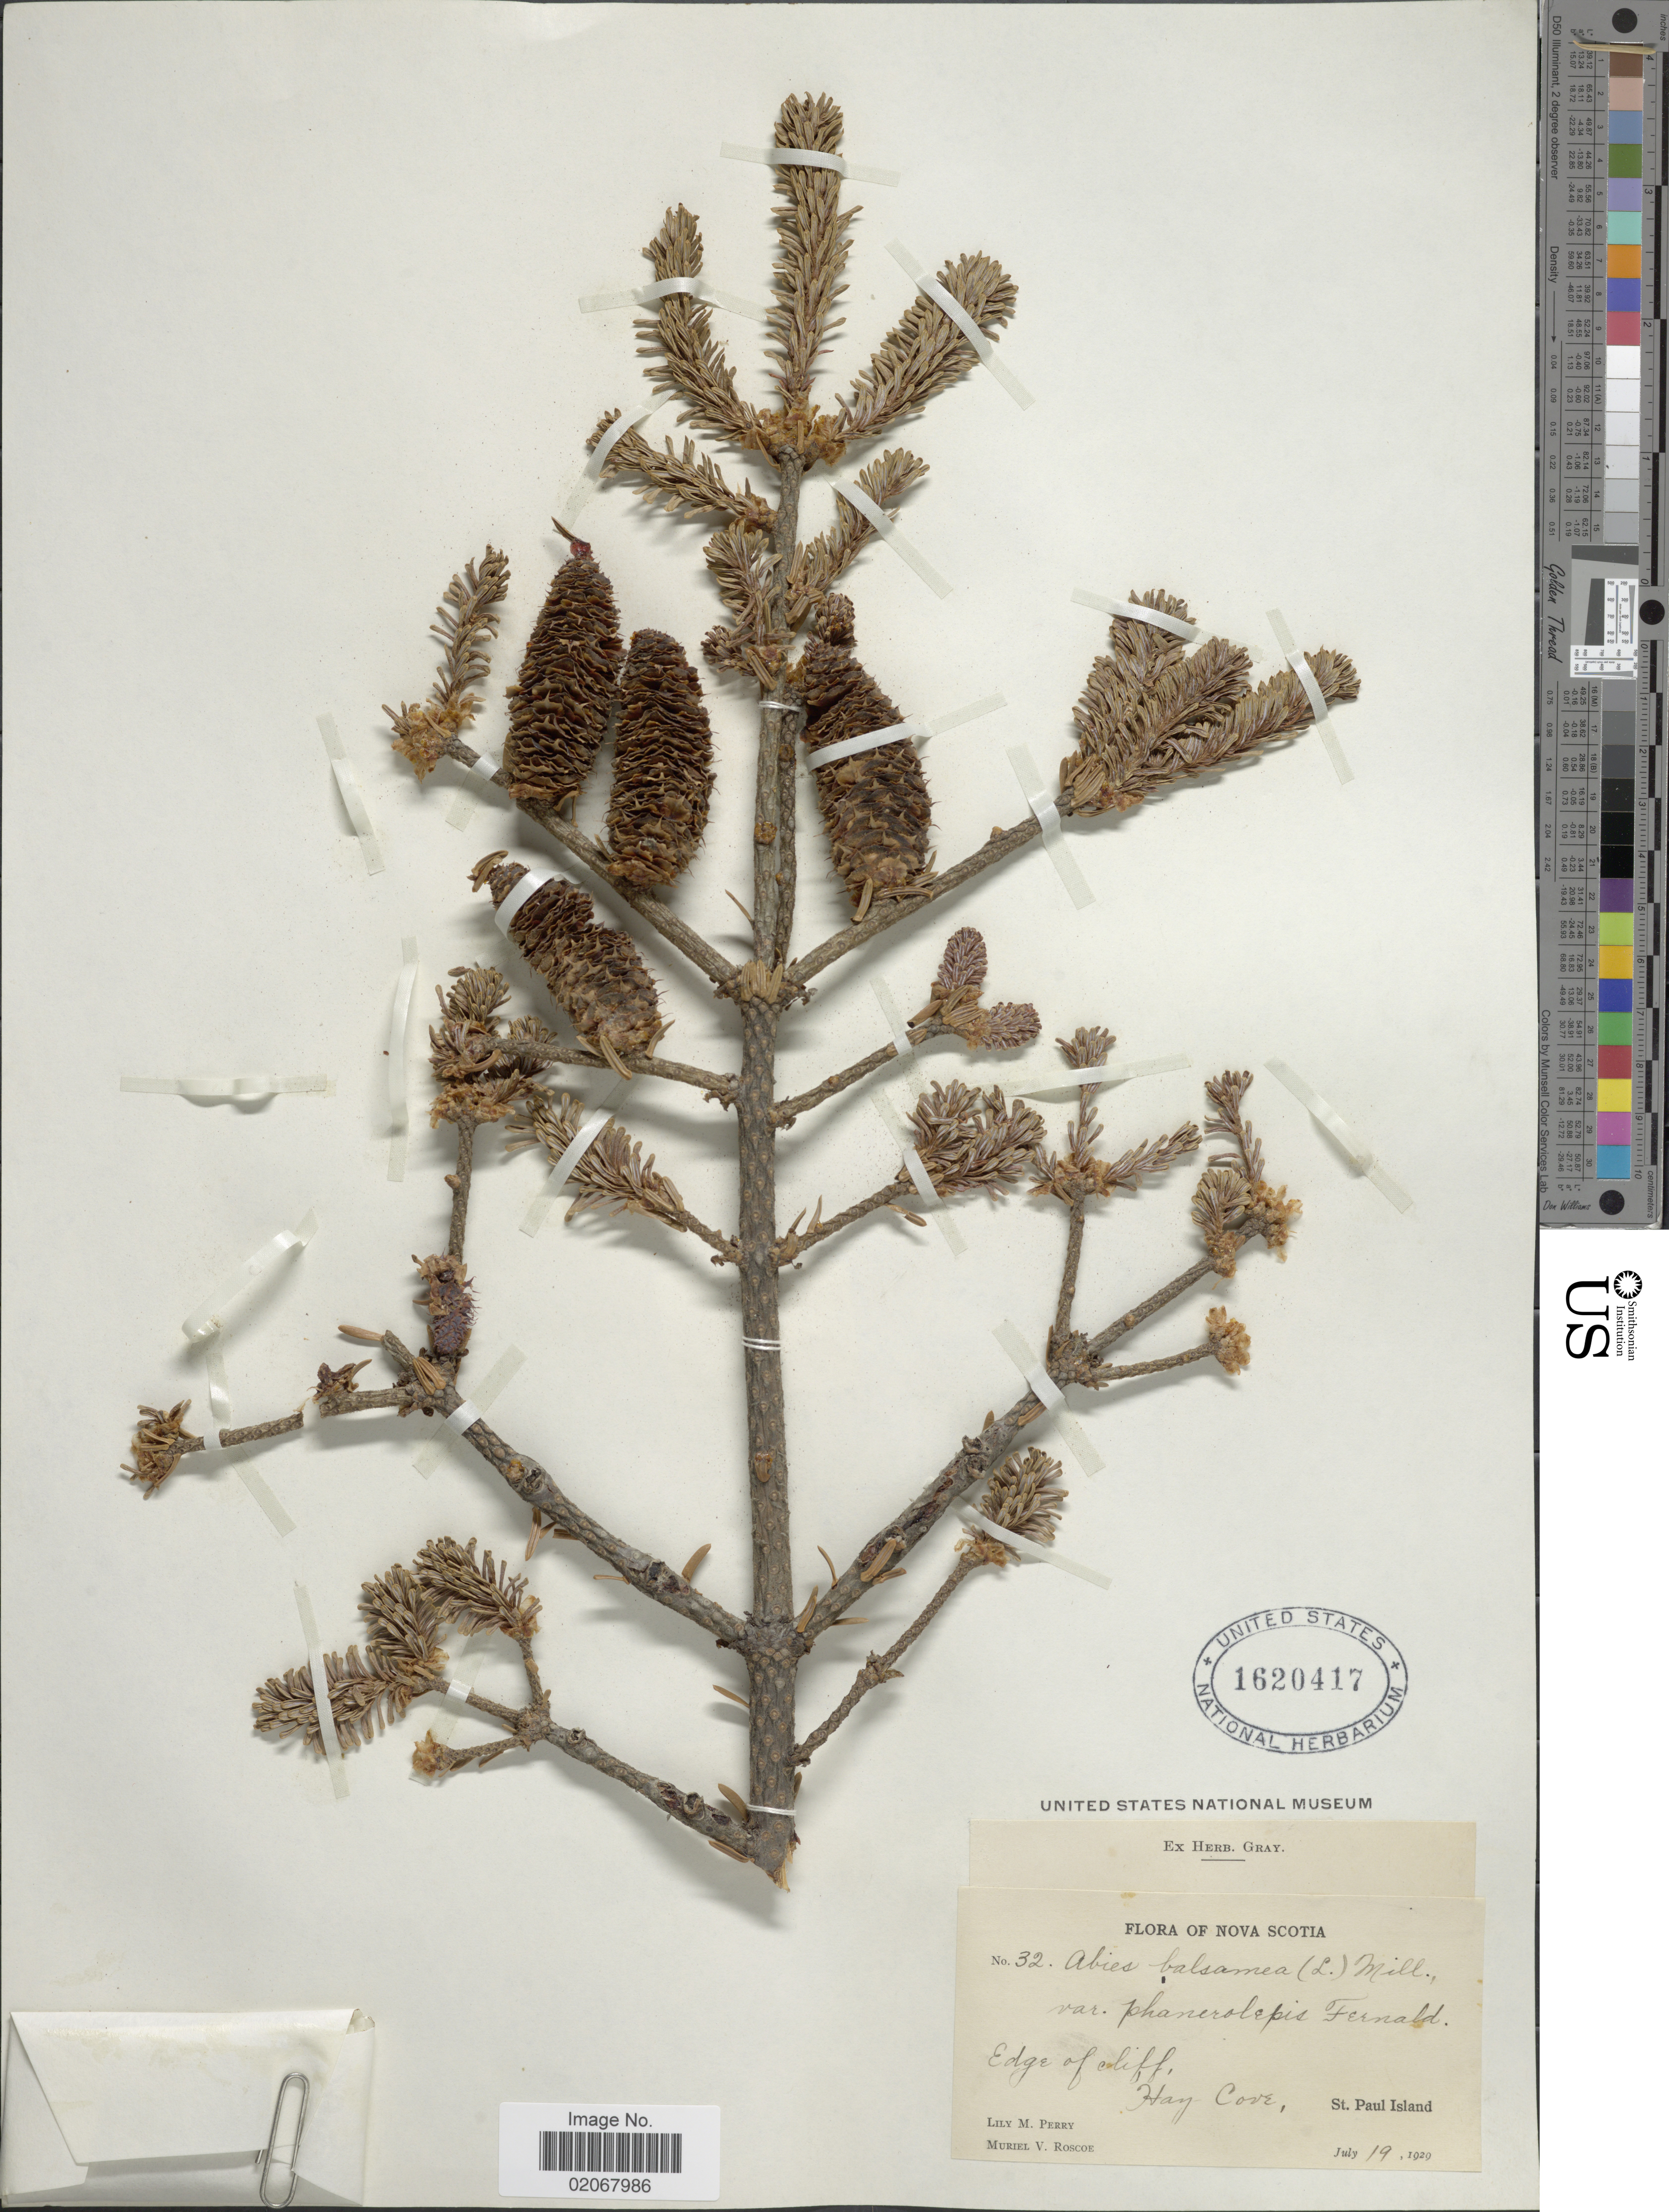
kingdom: Plantae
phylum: Tracheophyta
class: Pinopsida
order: Pinales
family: Pinaceae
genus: Abies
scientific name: Abies phanerolepis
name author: (Fernald) T.S. Liu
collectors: L. M. Perry & M. Roscoe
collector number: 32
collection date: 1929-07-19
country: Canada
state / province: Nova Scotia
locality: Hay Cove, St. Paul Island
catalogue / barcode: US 1620417